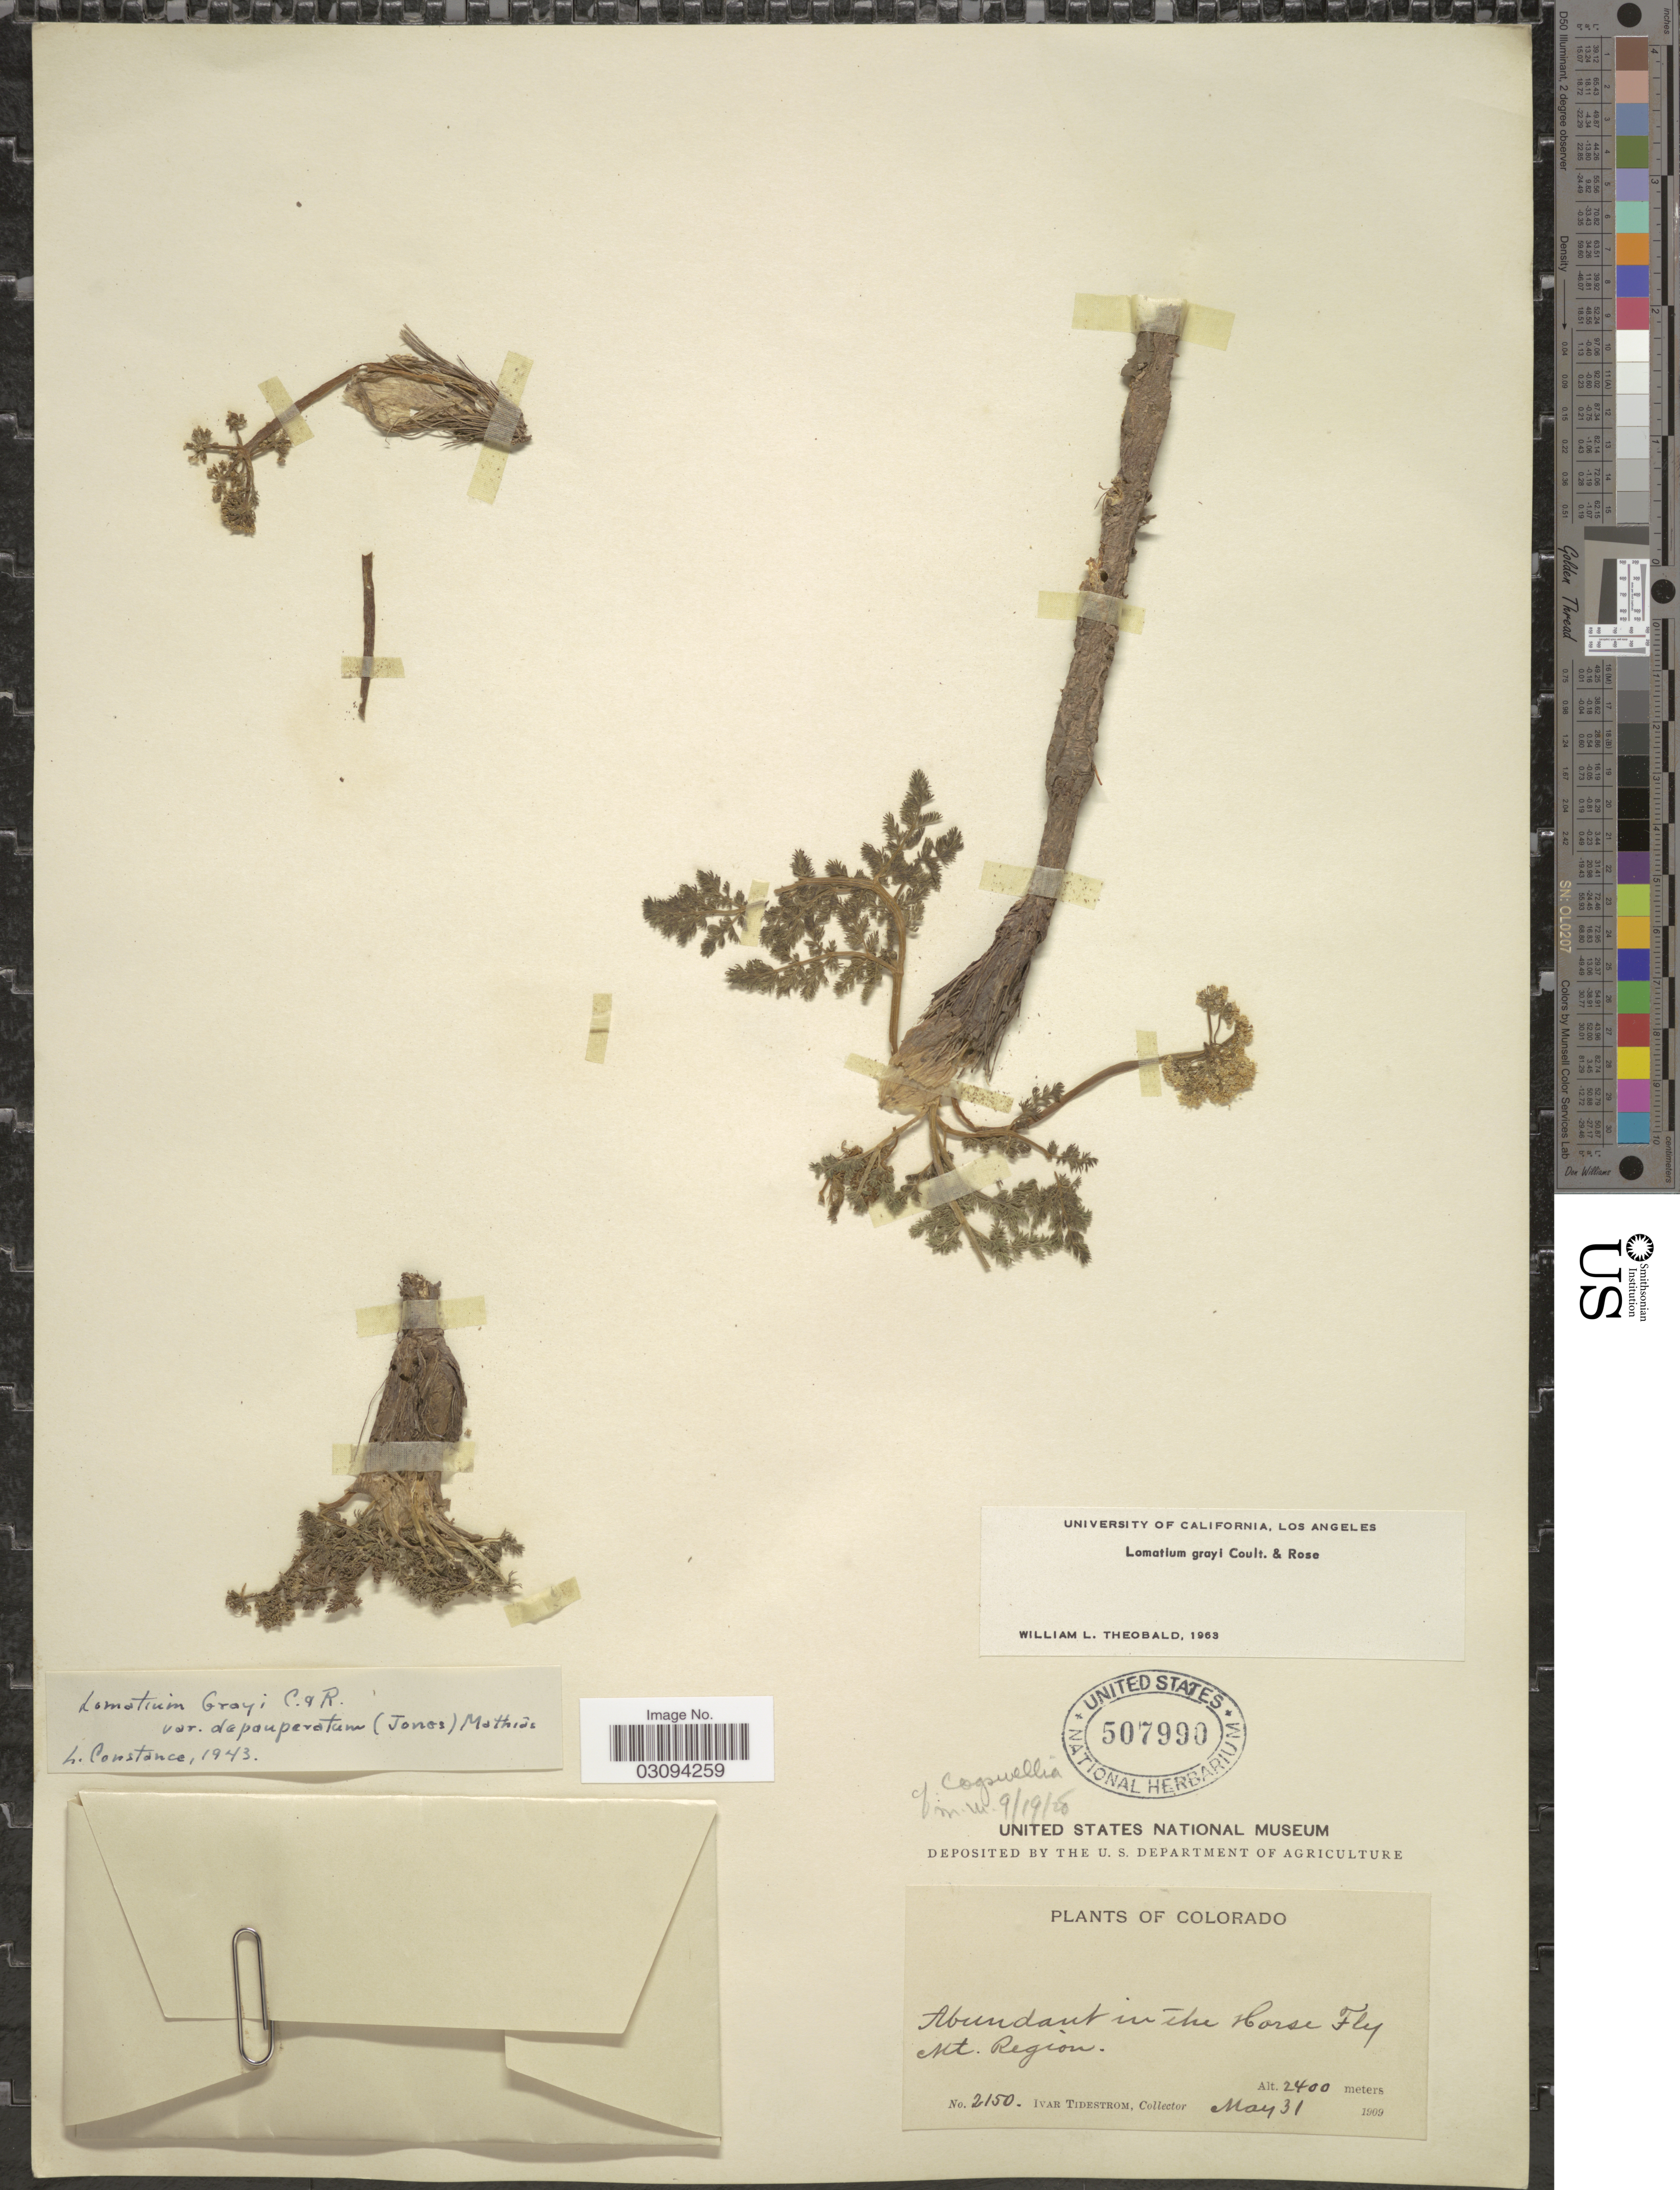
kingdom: Plantae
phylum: Tracheophyta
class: Magnoliopsida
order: Apiales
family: Apiaceae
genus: Lomatium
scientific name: Lomatium grayi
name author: (J.M. Coult. & Rose) J.M. Coult. & Rose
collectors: I. F. Tidestrom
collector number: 2150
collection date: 1909-05-31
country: United States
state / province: Colorado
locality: Horse Fly Mt. Region.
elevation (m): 2400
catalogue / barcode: US 507990